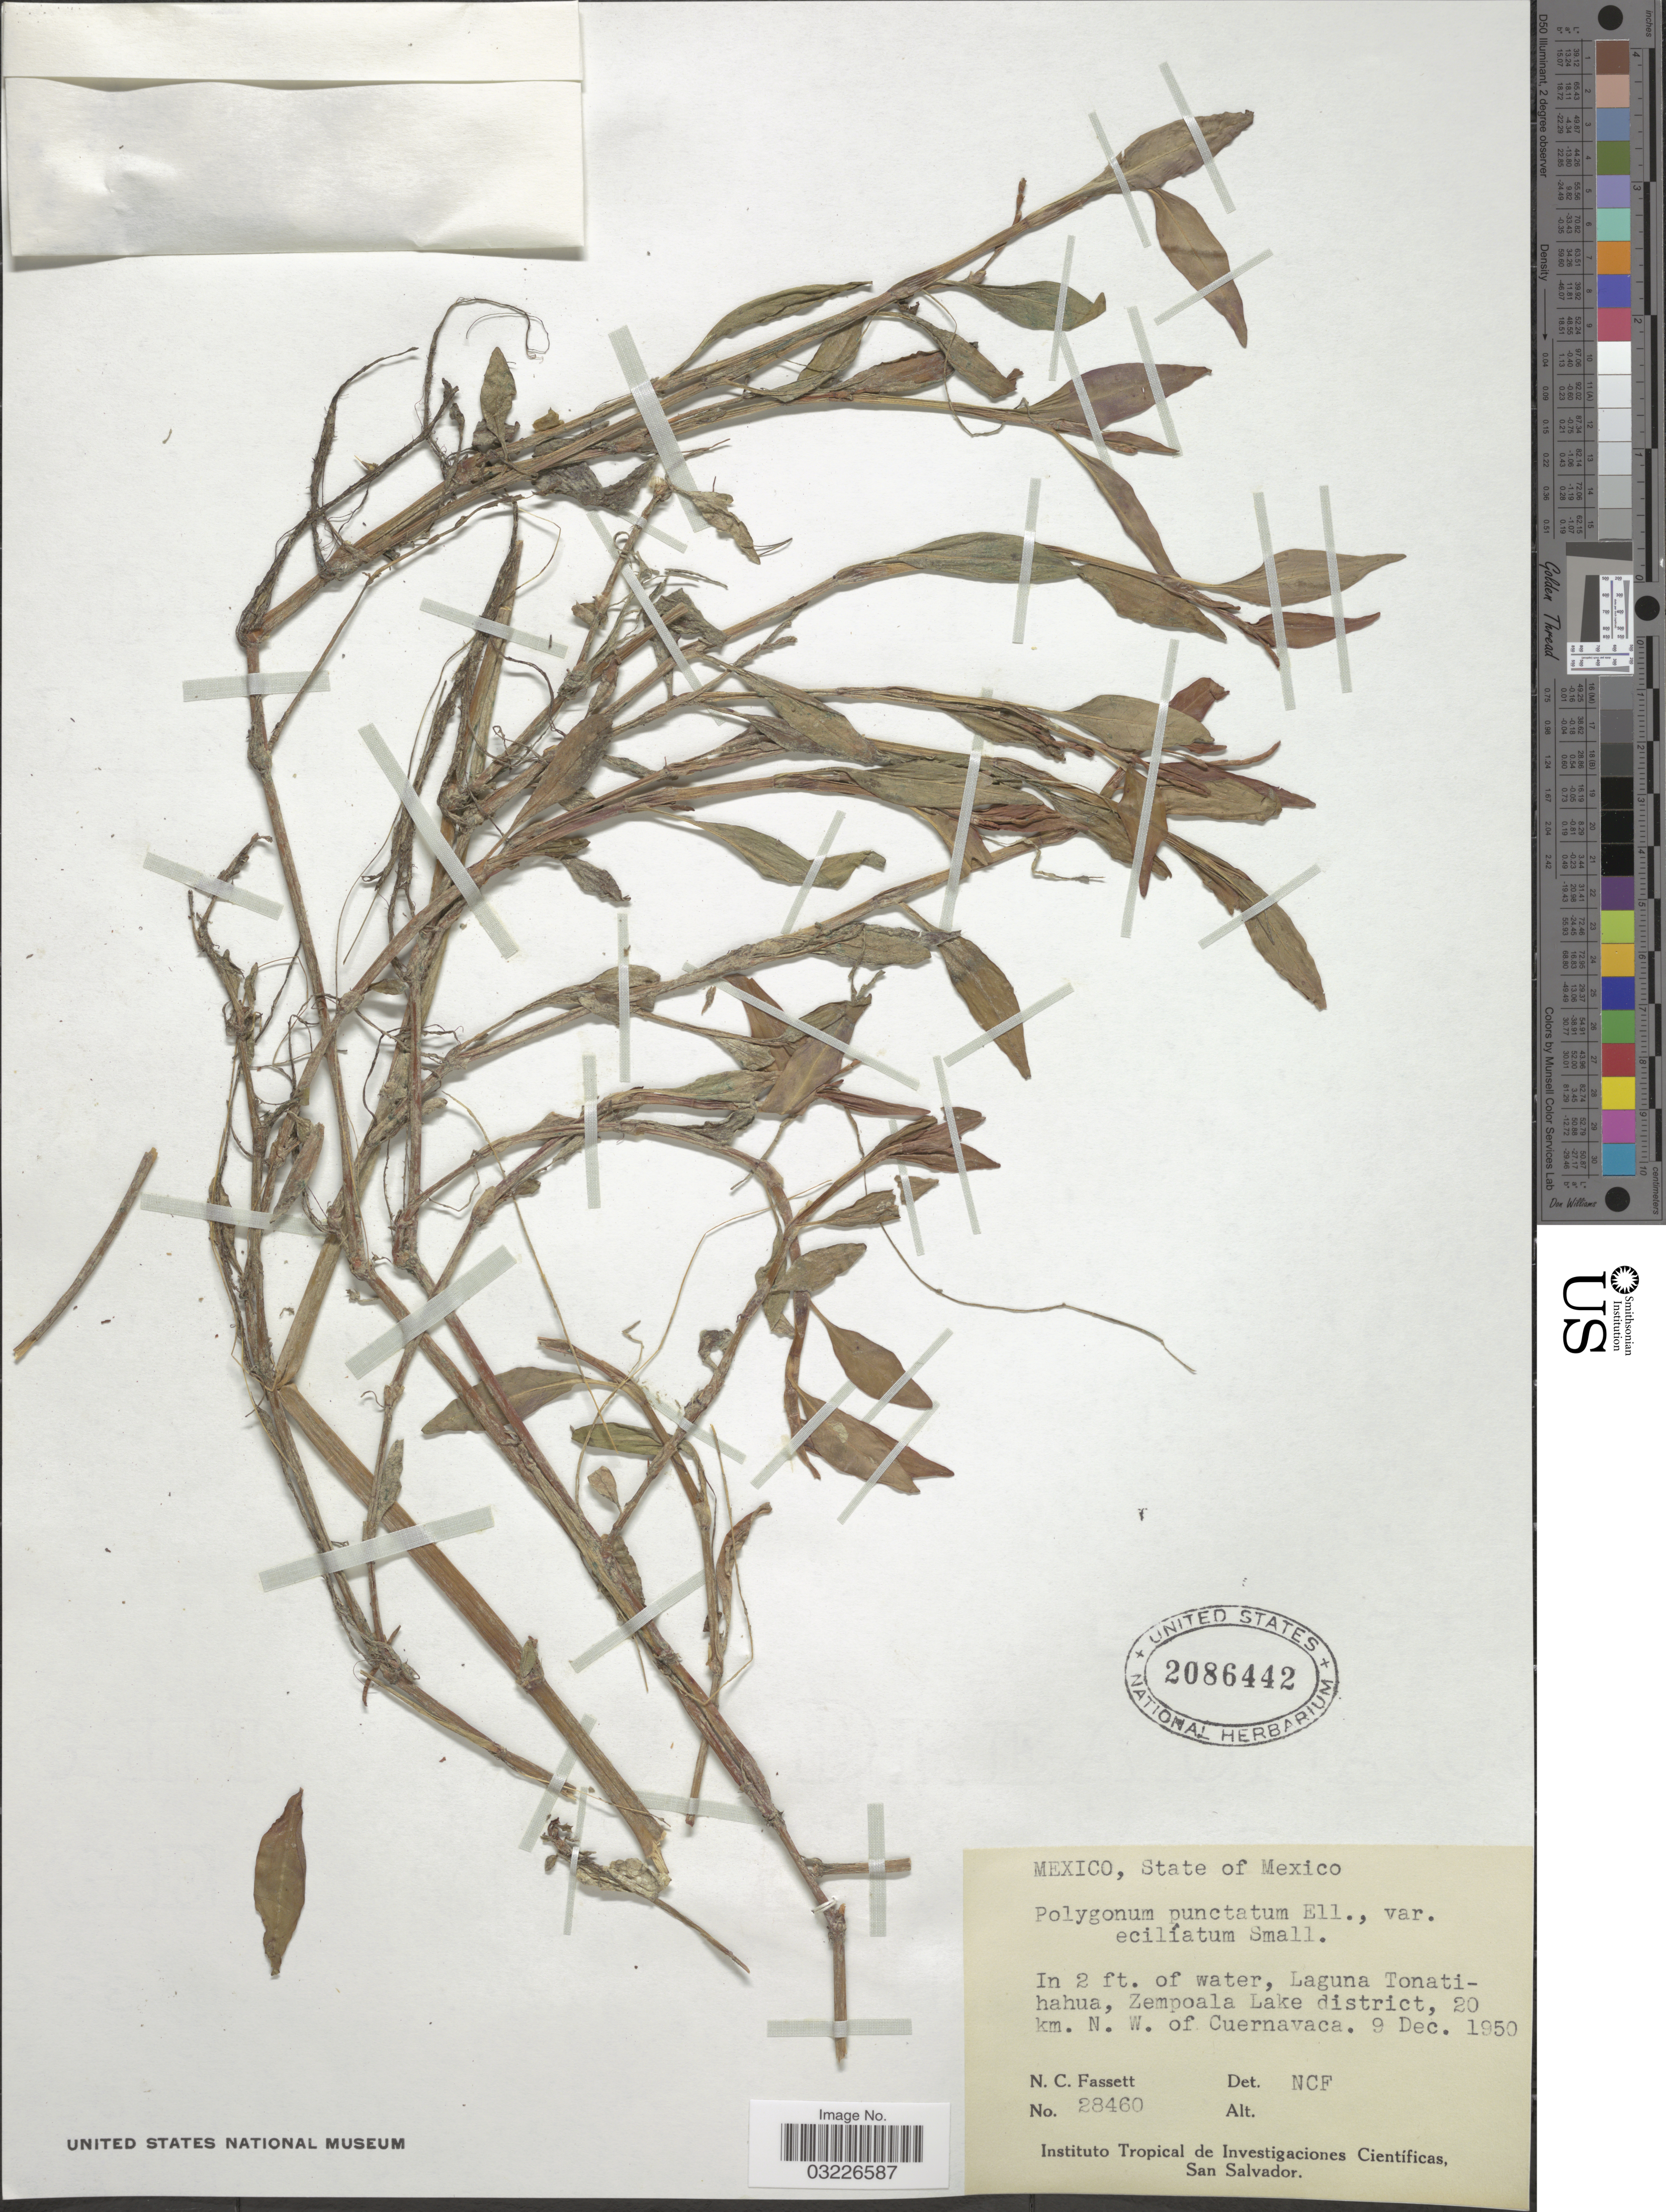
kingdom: Plantae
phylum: Tracheophyta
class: Magnoliopsida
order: Caryophyllales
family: Polygonaceae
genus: Persicaria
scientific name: Persicaria punctata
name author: (Elliott) Small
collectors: N. C. Fassett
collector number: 28460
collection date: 1950-12-09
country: Mexico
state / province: México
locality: Laguna Tonatihahua, Zempoala Lake district, 20 km. N.W. of Cuernavaca.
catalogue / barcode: US 2086442